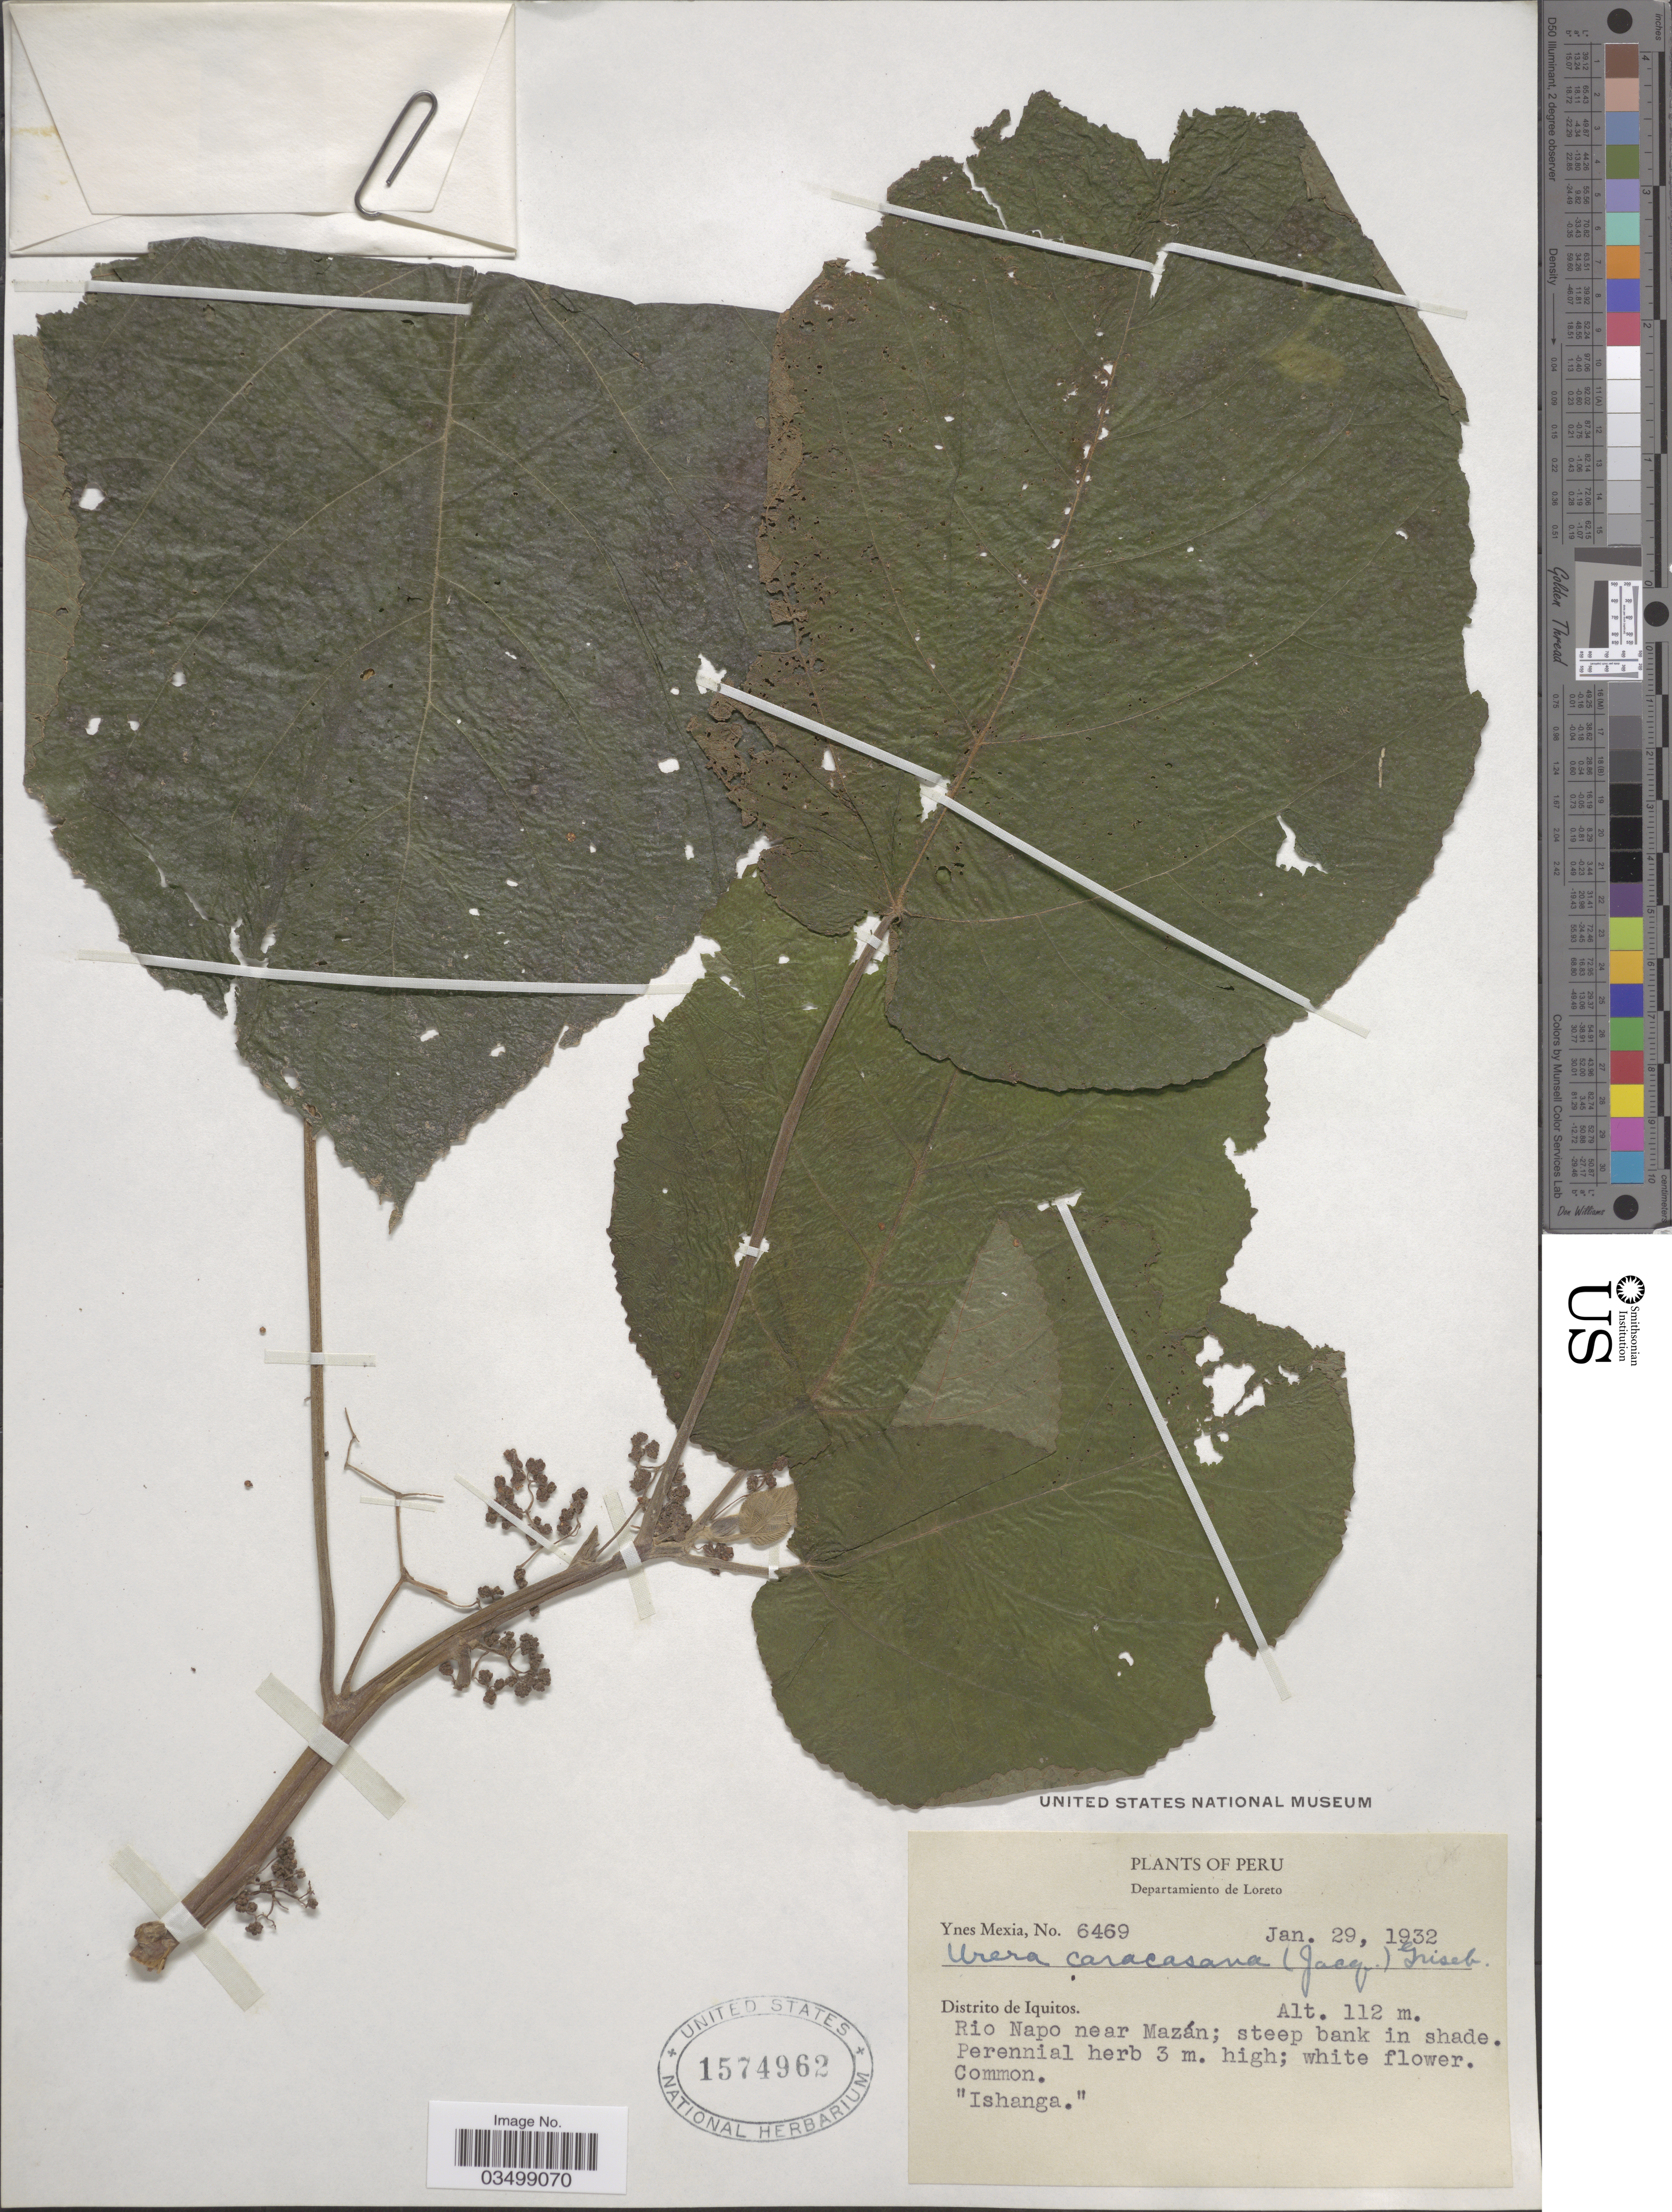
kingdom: Plantae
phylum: Tracheophyta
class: Magnoliopsida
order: Rosales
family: Urticaceae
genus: Urera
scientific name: Urera caracasana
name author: (Jacq.) Gaudich. ex Griseb.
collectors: Y. Mexia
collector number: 6469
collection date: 1932-01-29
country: Peru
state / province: Loreto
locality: Departamento de Loreto. Distrito de Iquitos. Rio Napo near Mazán.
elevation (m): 112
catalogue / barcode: US 1574962